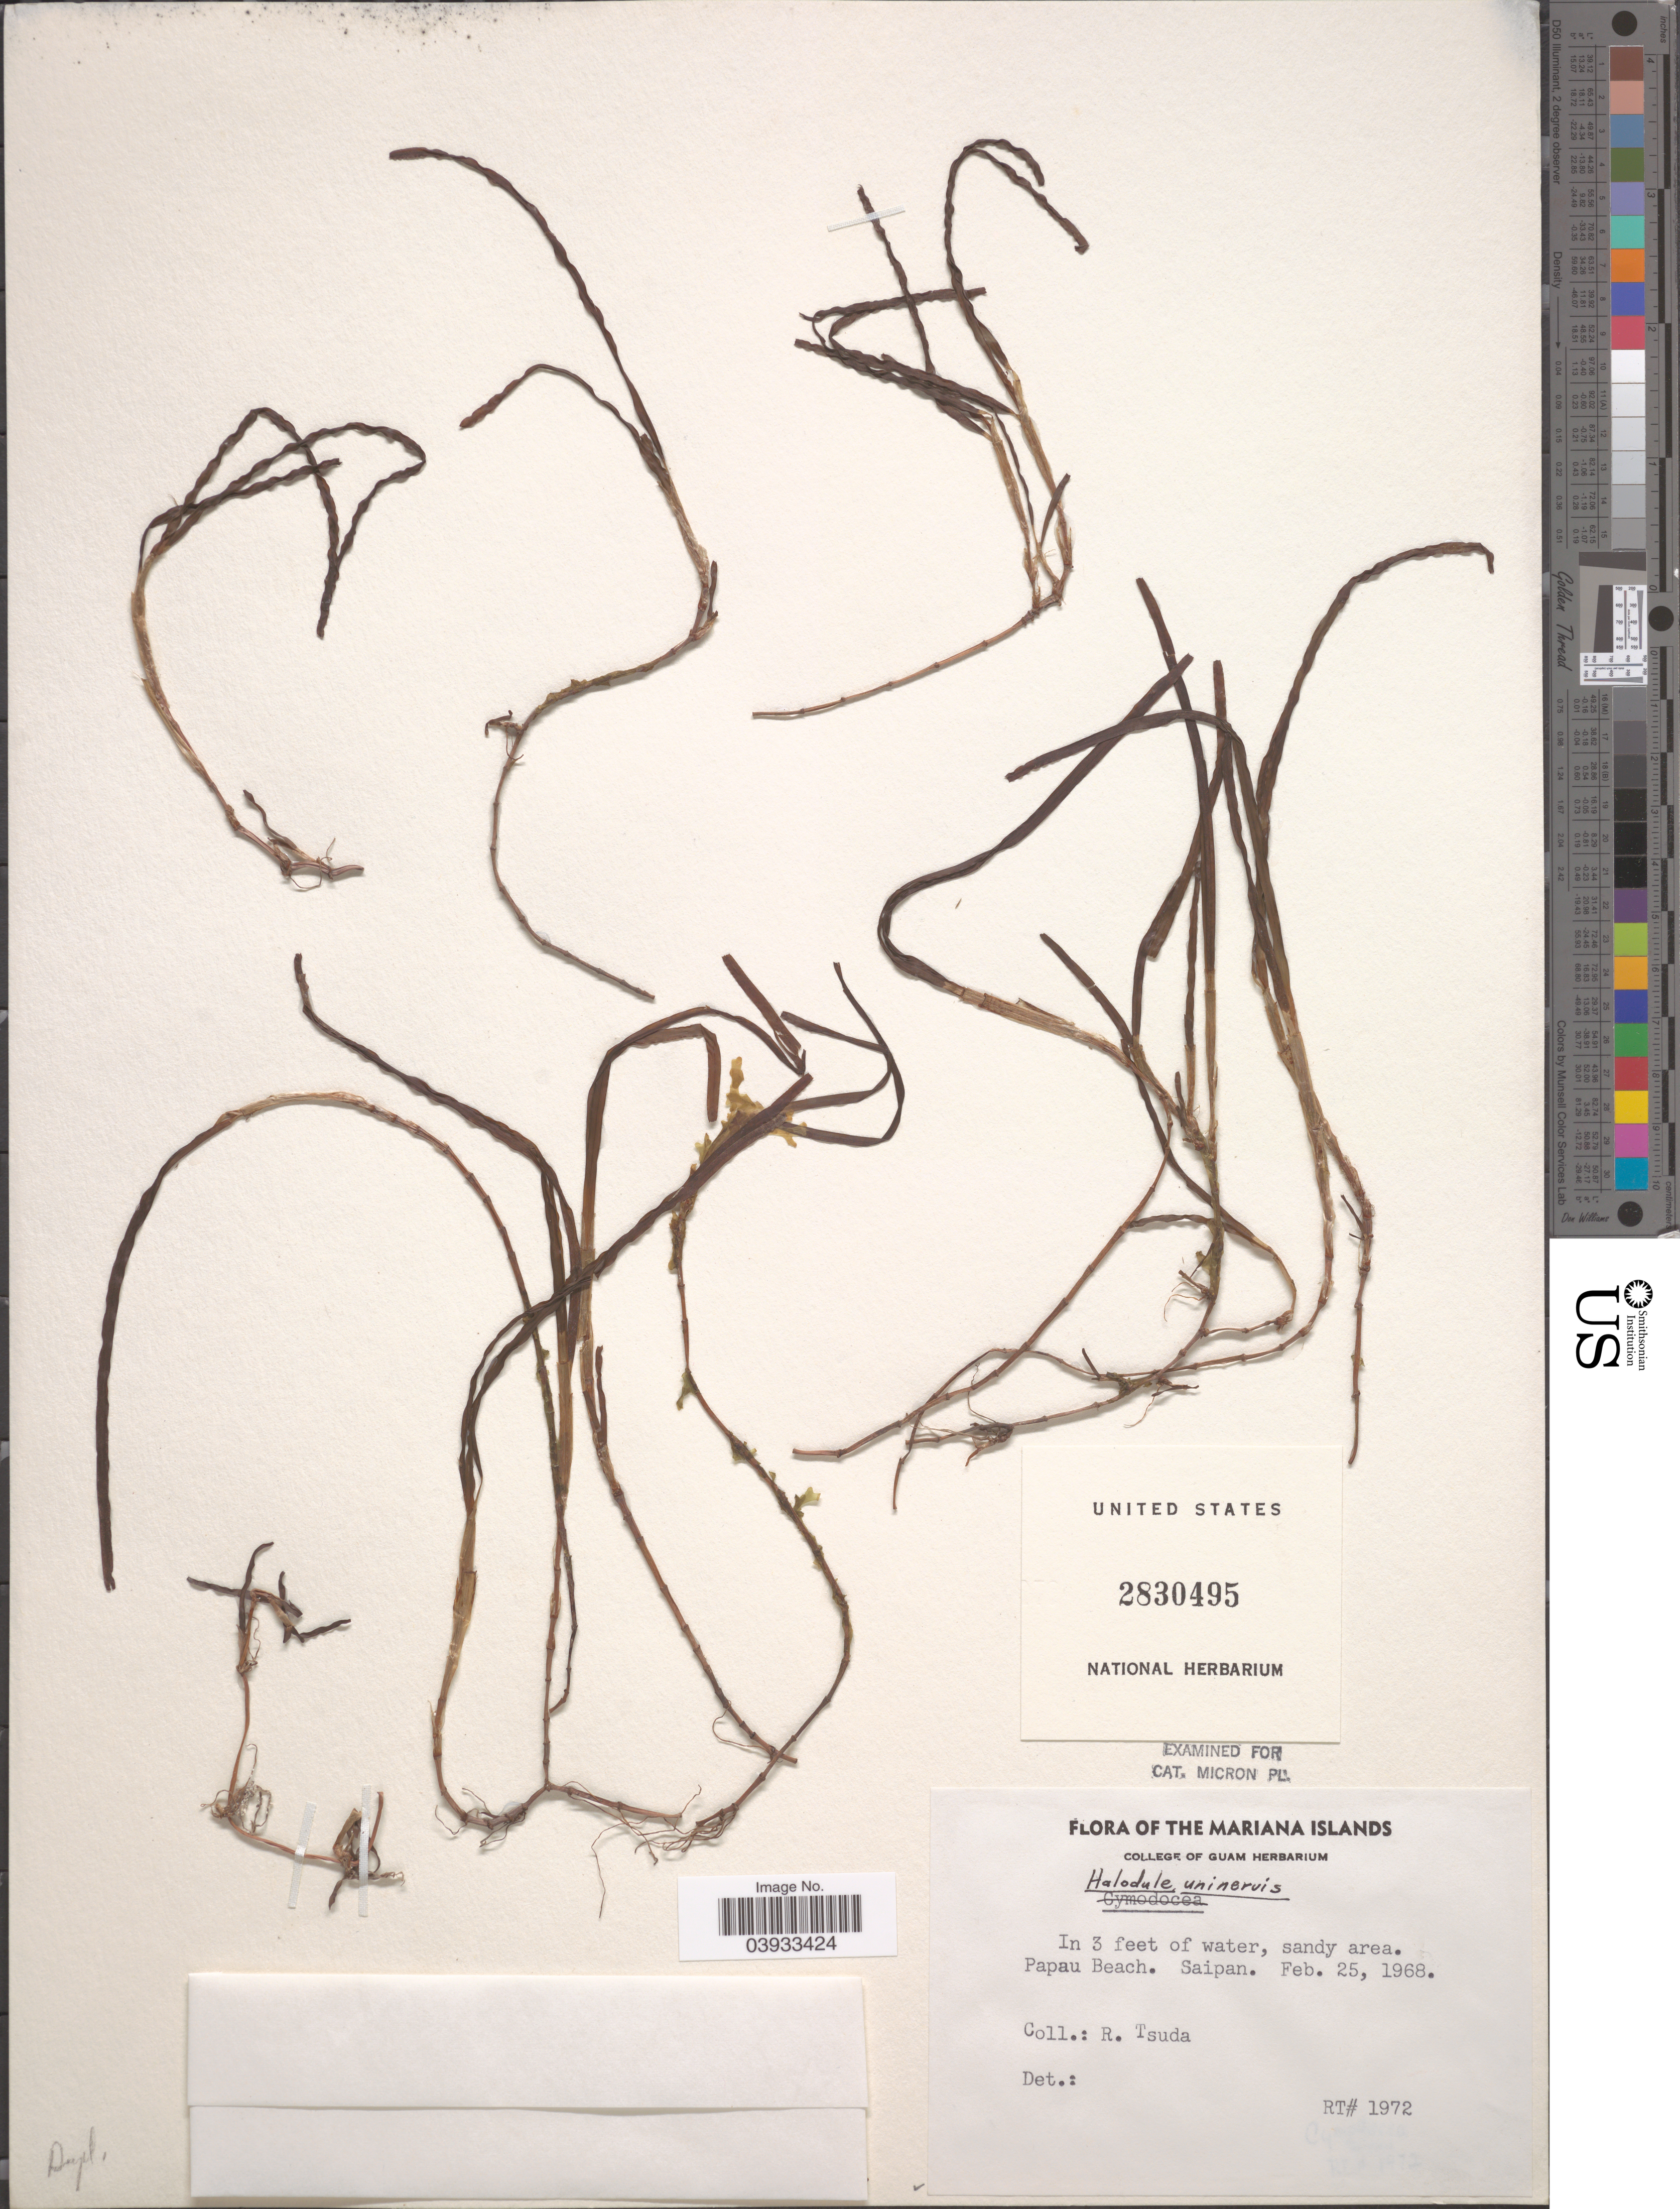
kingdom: Plantae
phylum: Tracheophyta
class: Liliopsida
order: Alismatales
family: Cymodoceaceae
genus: Halodule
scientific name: Halodule uninervis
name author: (Forssk.) Asch.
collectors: R. Tsuda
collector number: RT1972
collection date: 1968-02-25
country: Northern Mariana Islands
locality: Papua Beach. Saipan.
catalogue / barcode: US 2830495